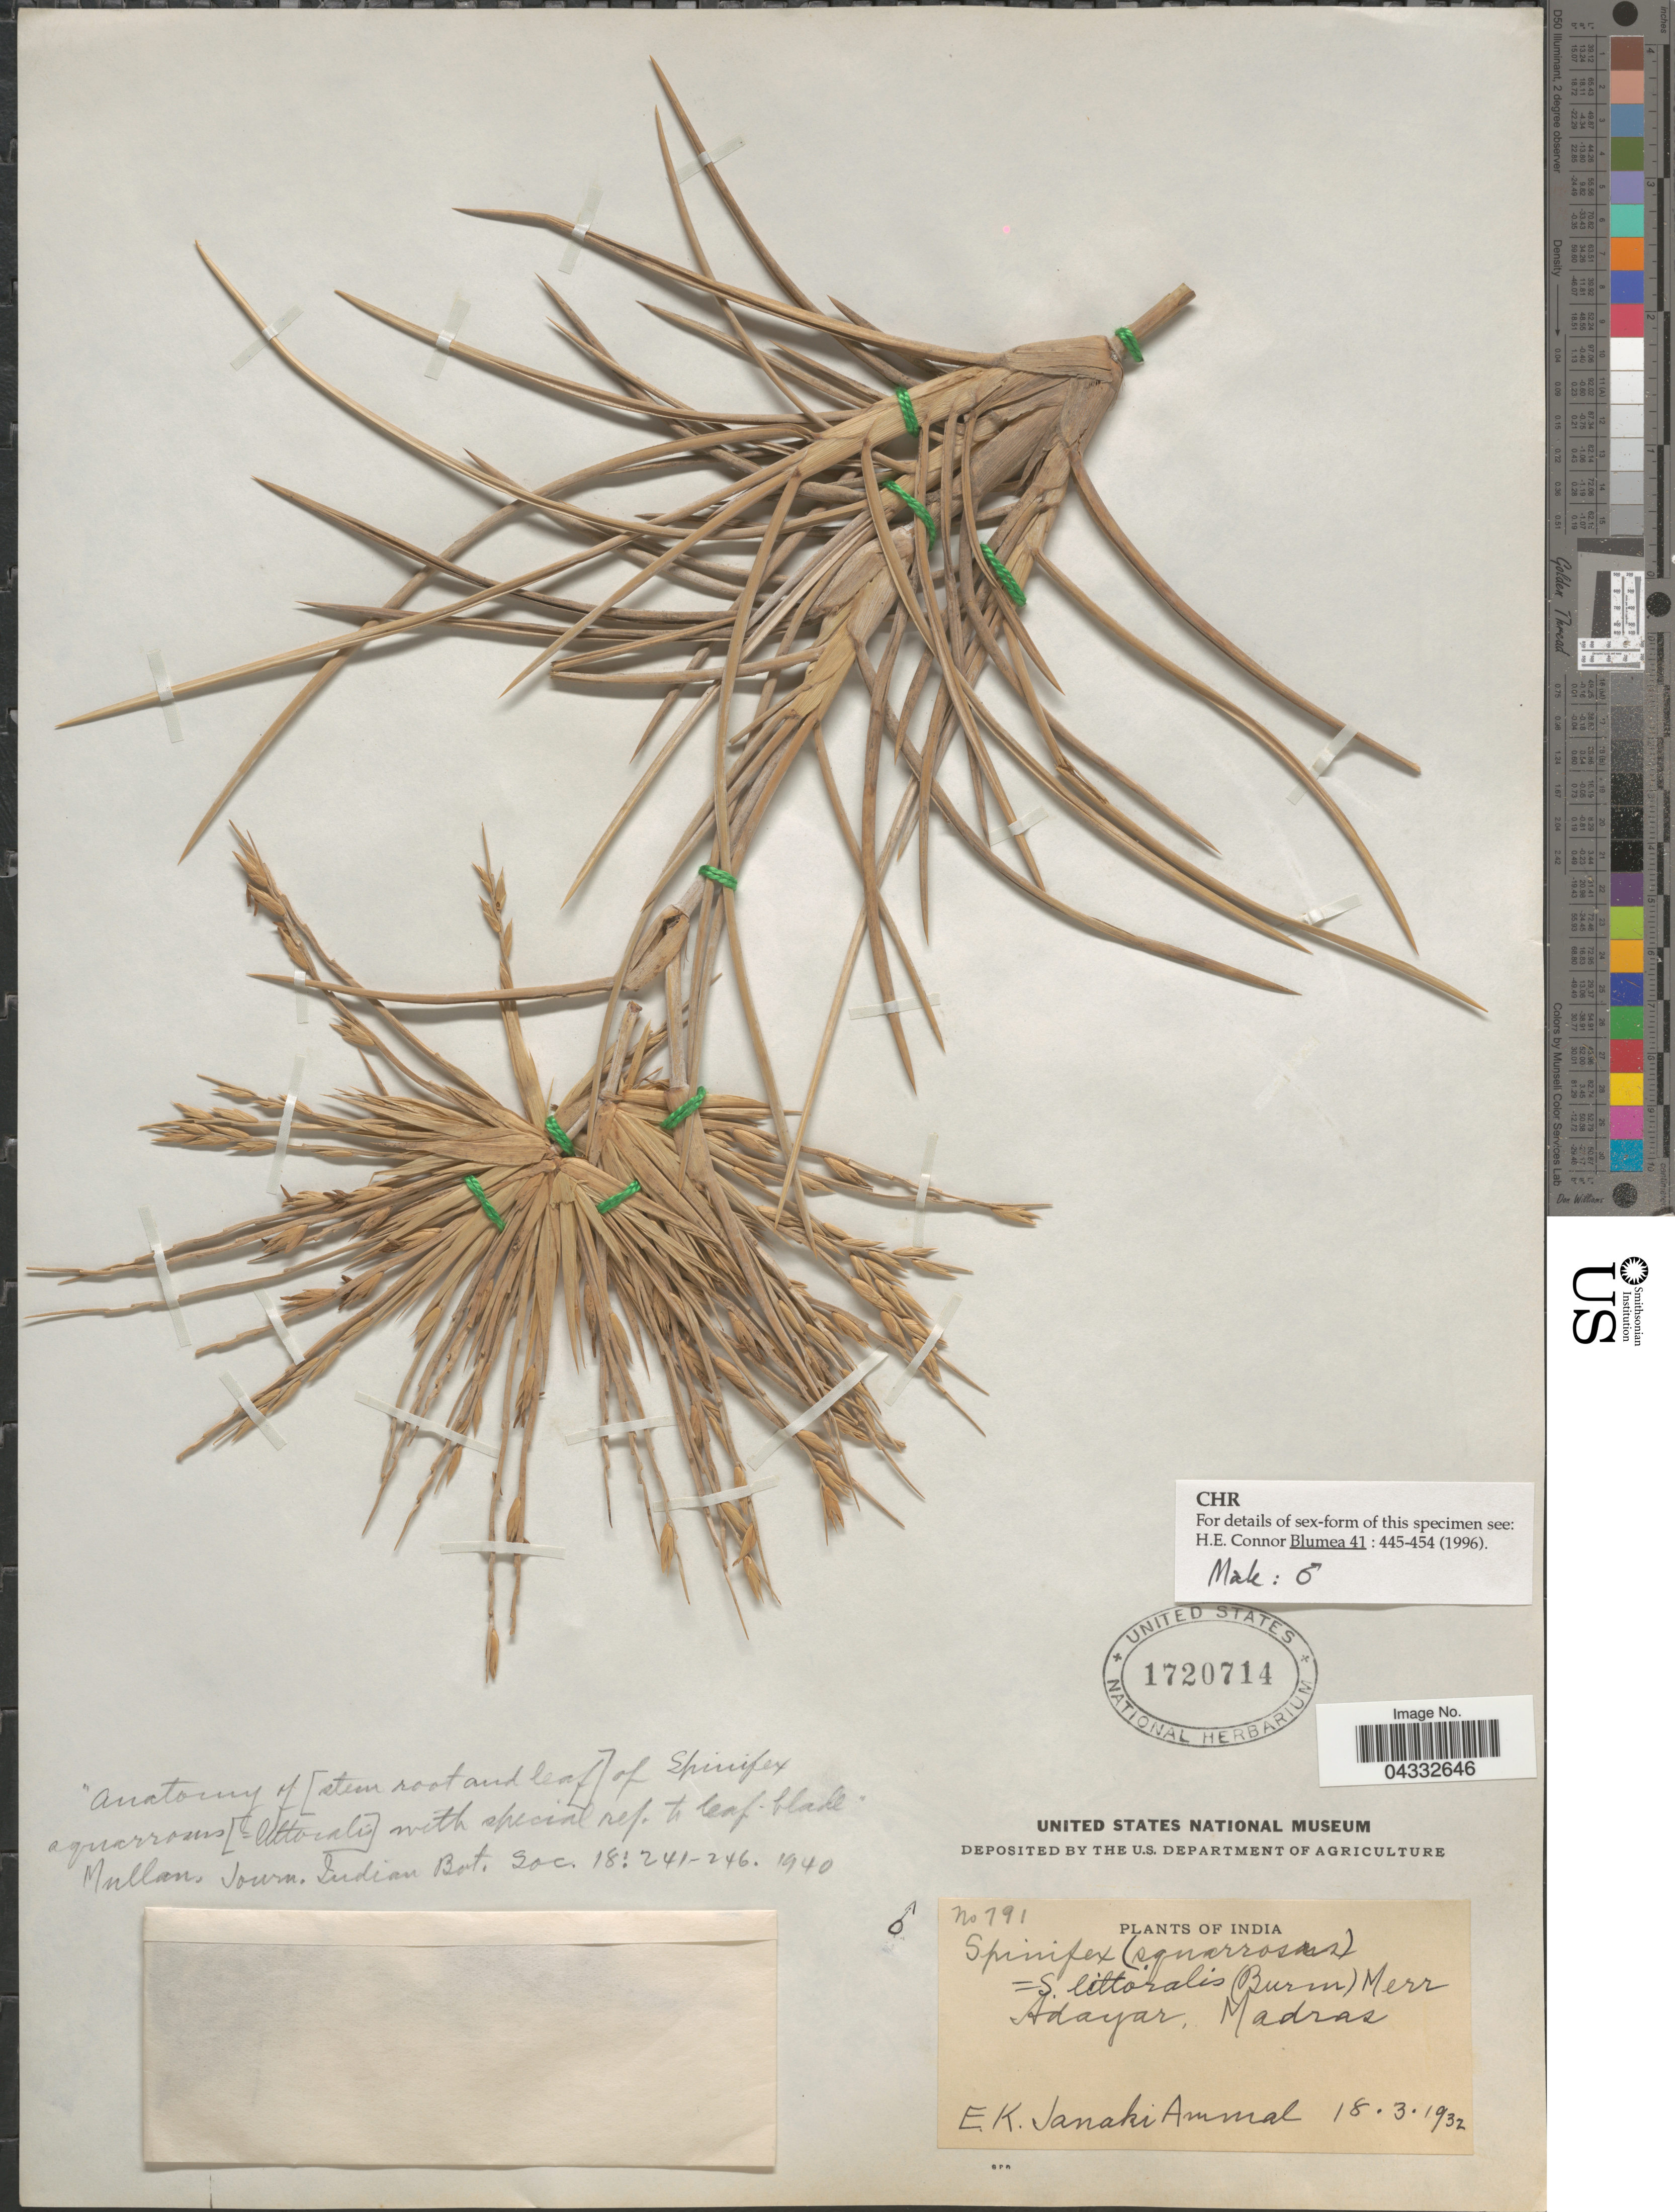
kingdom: Plantae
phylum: Tracheophyta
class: Liliopsida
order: Poales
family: Poaceae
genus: Spinifex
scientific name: Spinifex littoreus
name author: (Burm. f.) Merr.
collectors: E. Janaki Ammal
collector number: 191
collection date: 1932-03-18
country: India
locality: Adayar, Madras.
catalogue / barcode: US 1720714